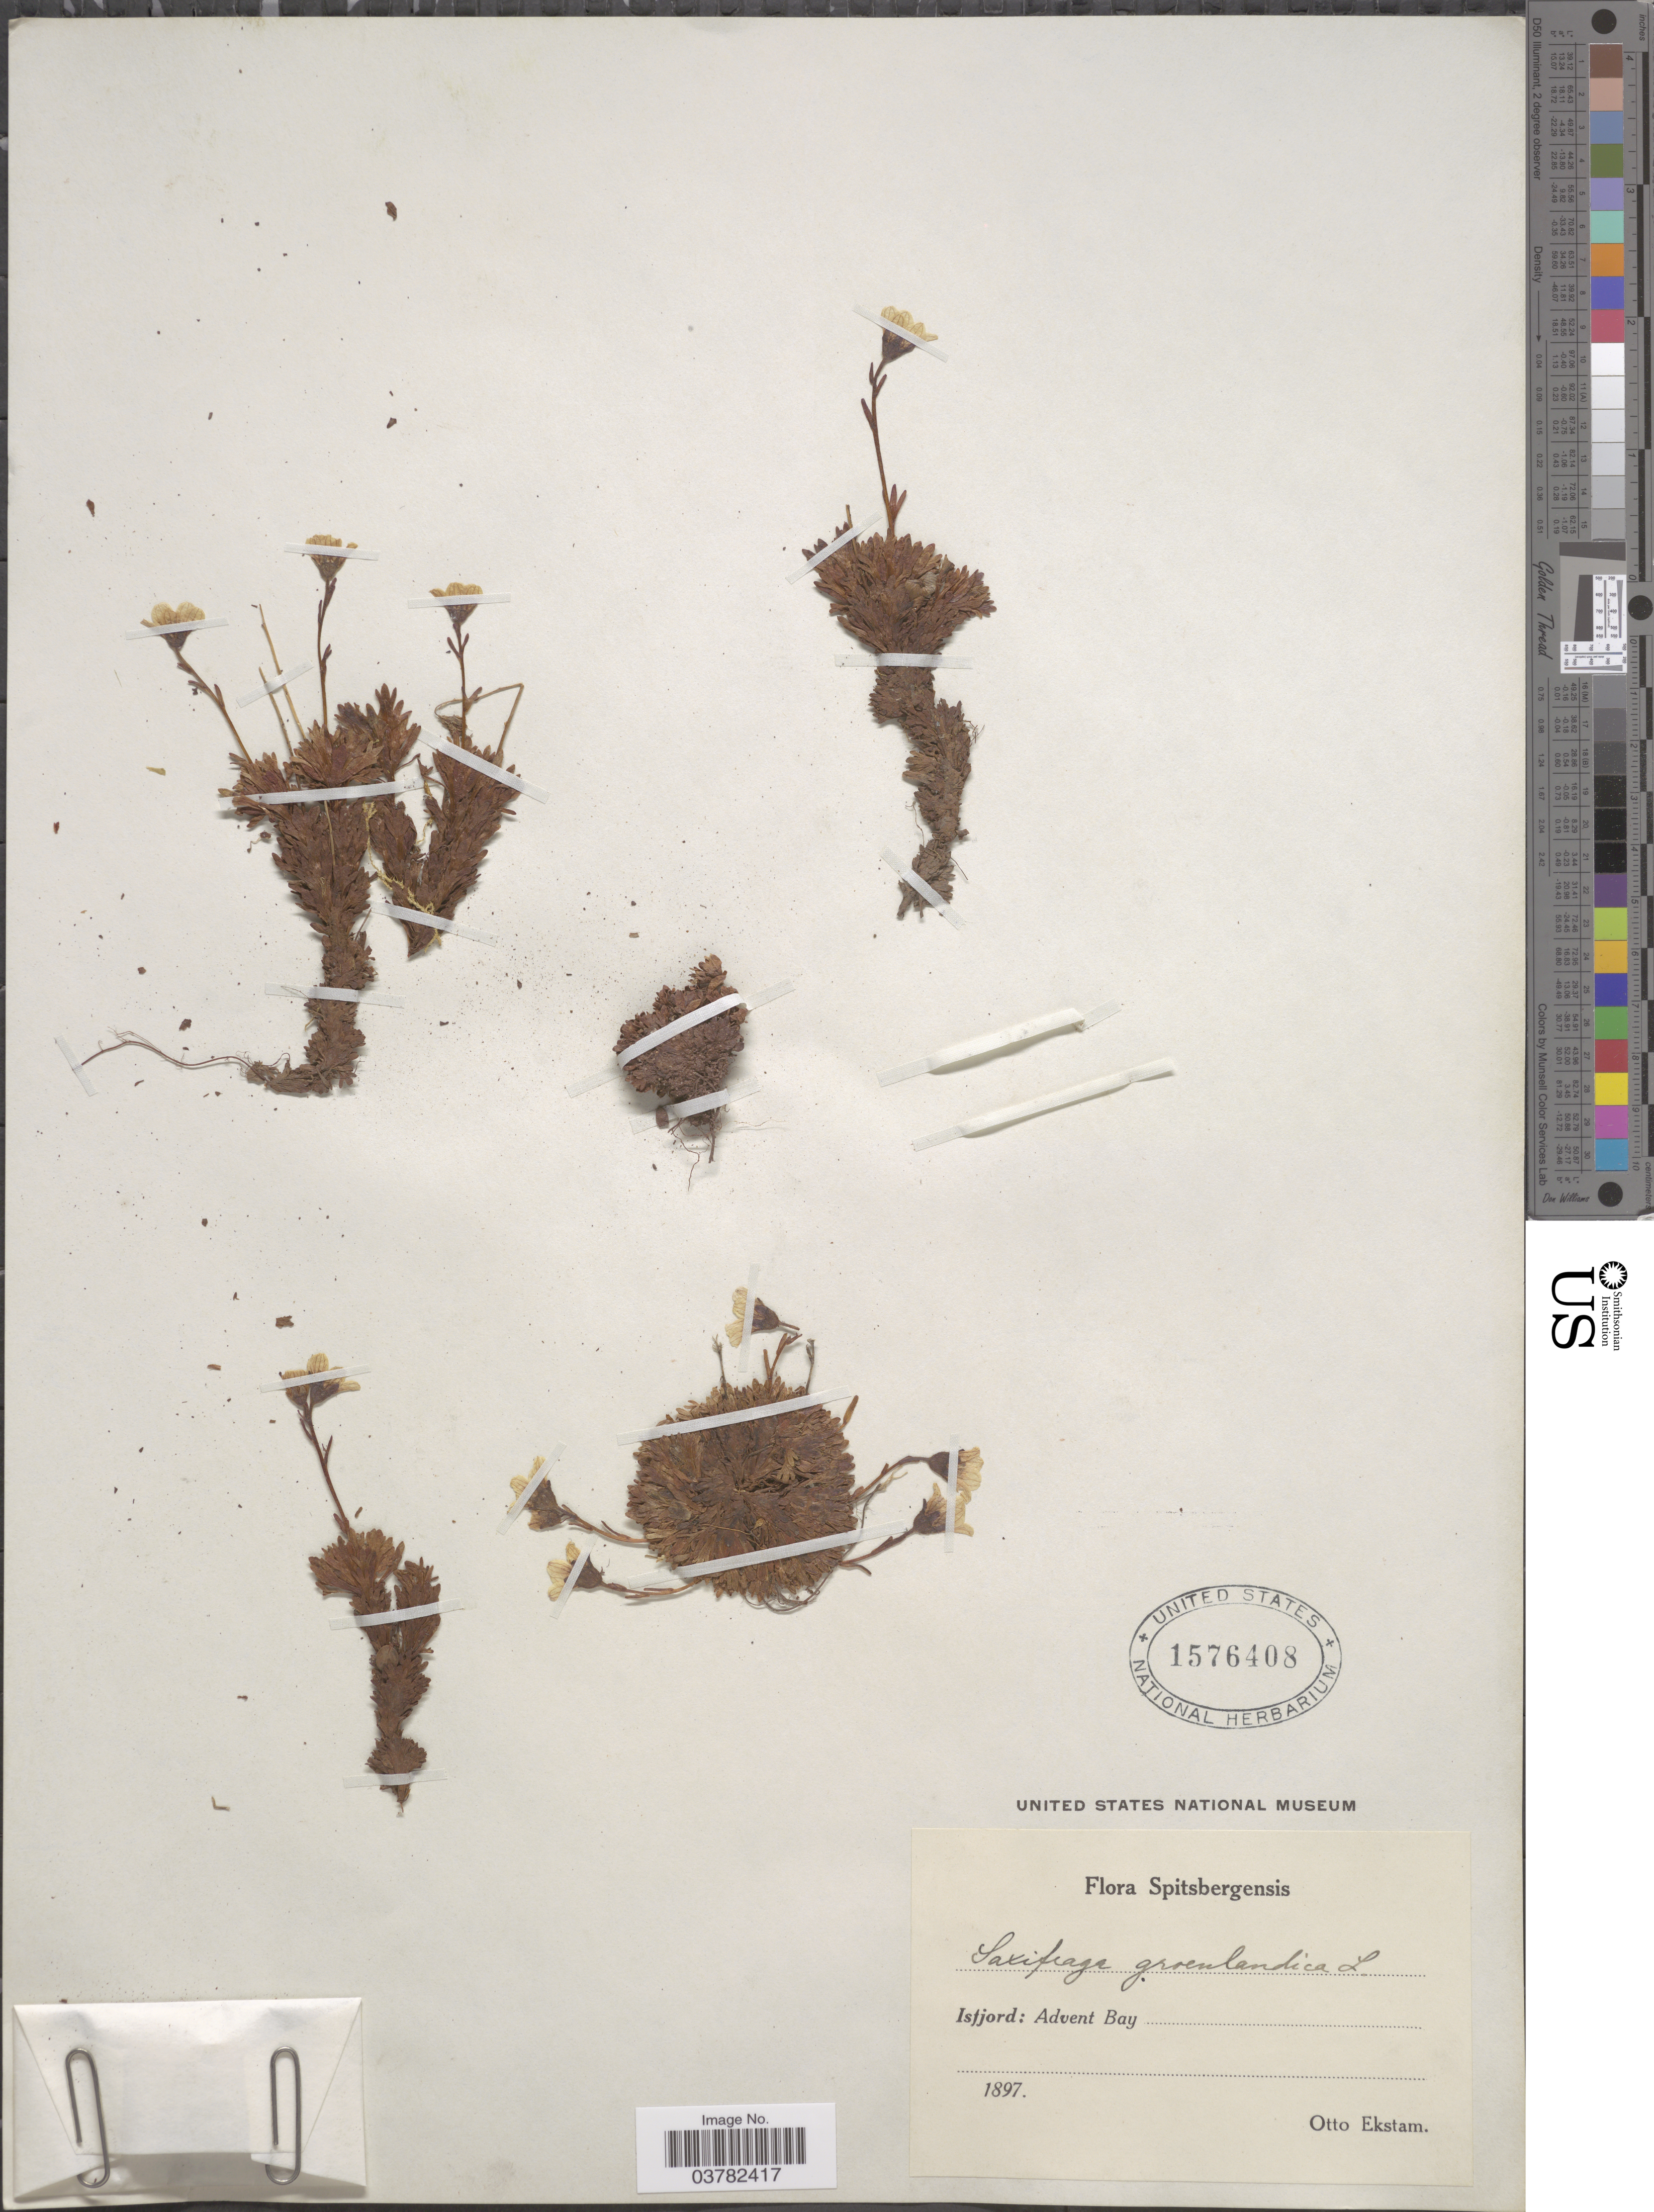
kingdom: Plantae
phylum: Tracheophyta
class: Magnoliopsida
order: Saxifragales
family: Saxifragaceae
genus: Saxifraga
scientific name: Saxifraga groenlandica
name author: L.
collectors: O. Ekstam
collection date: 1897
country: Norway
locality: Spitsbergensis. Isfjord: Advent Bay.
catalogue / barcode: US 1576408